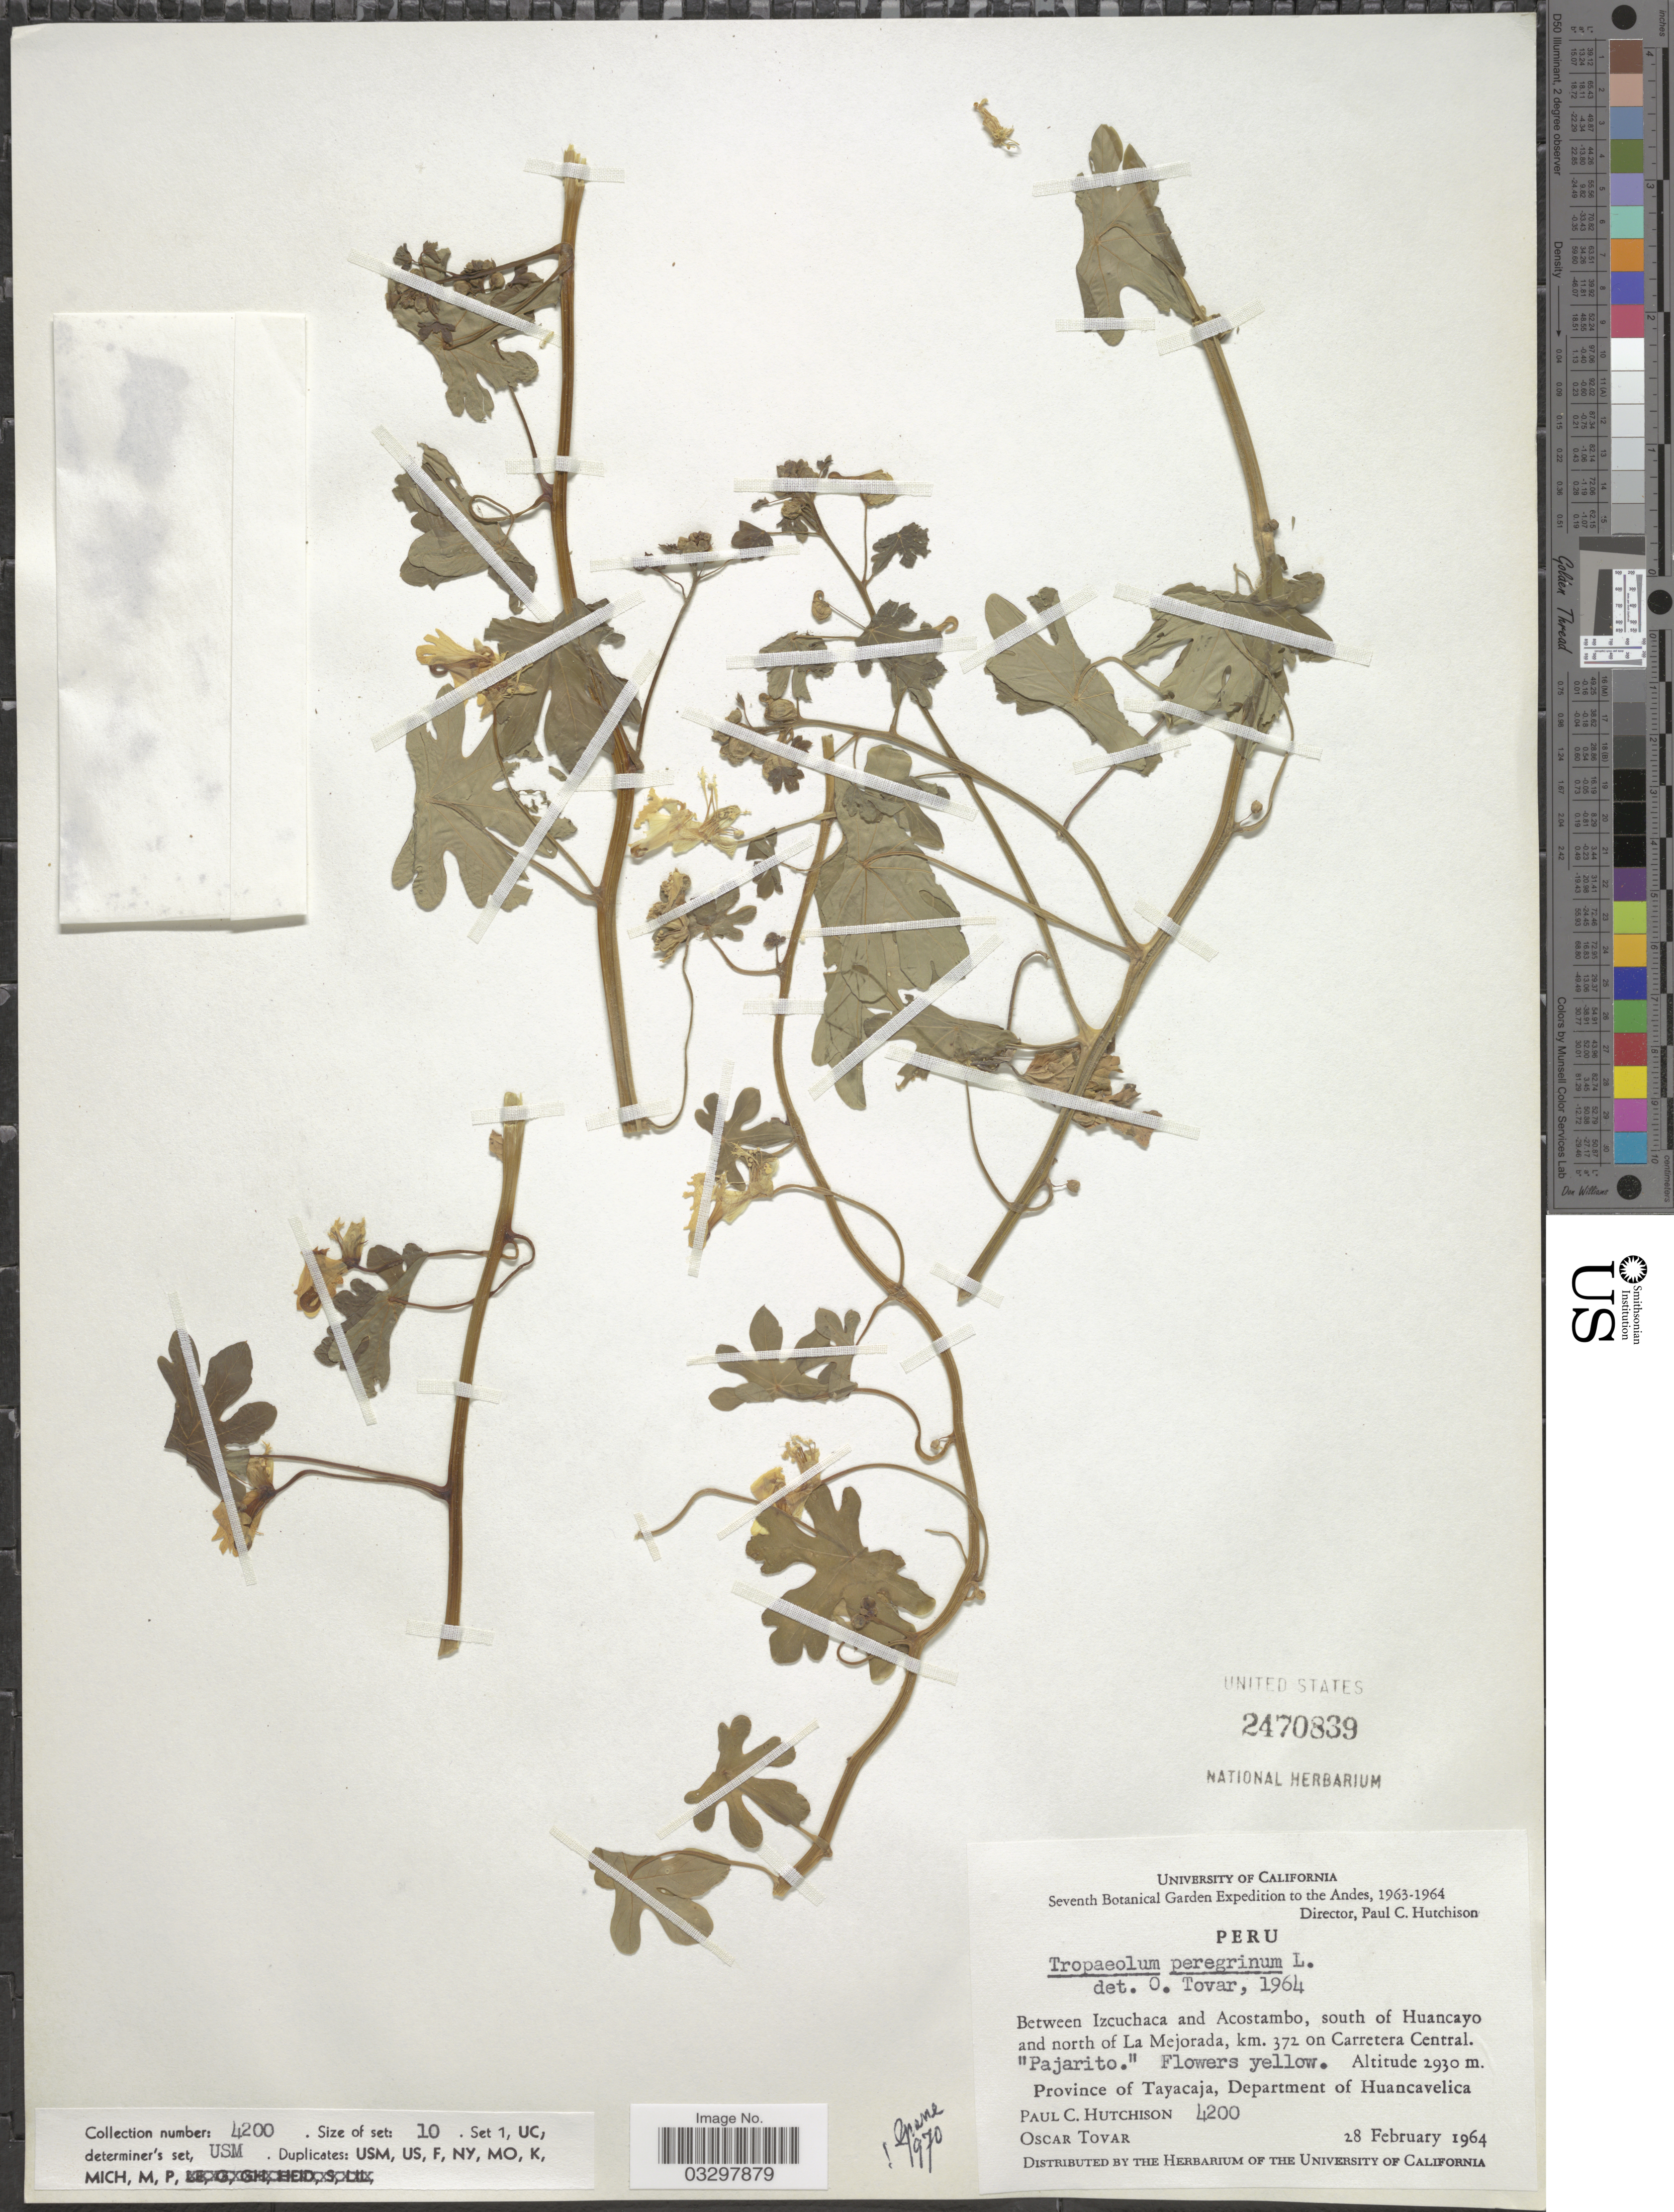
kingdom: Plantae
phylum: Tracheophyta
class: Magnoliopsida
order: Brassicales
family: Tropaeolaceae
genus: Tropaeolum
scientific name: Tropaeolum peregrinum var. peregrinum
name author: L.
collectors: P. C. Hutchison & Ó. Tovar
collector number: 4200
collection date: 1964-02-28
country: Peru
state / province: Huancavelica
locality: Andes, Between Izcuchaca and Acostambo, south of Huancayo and north of La Mejorada, km. 372 on Carretera Central. Province of Tayacaja, Department of Huancavelica.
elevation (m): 2930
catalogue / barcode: US 2470839